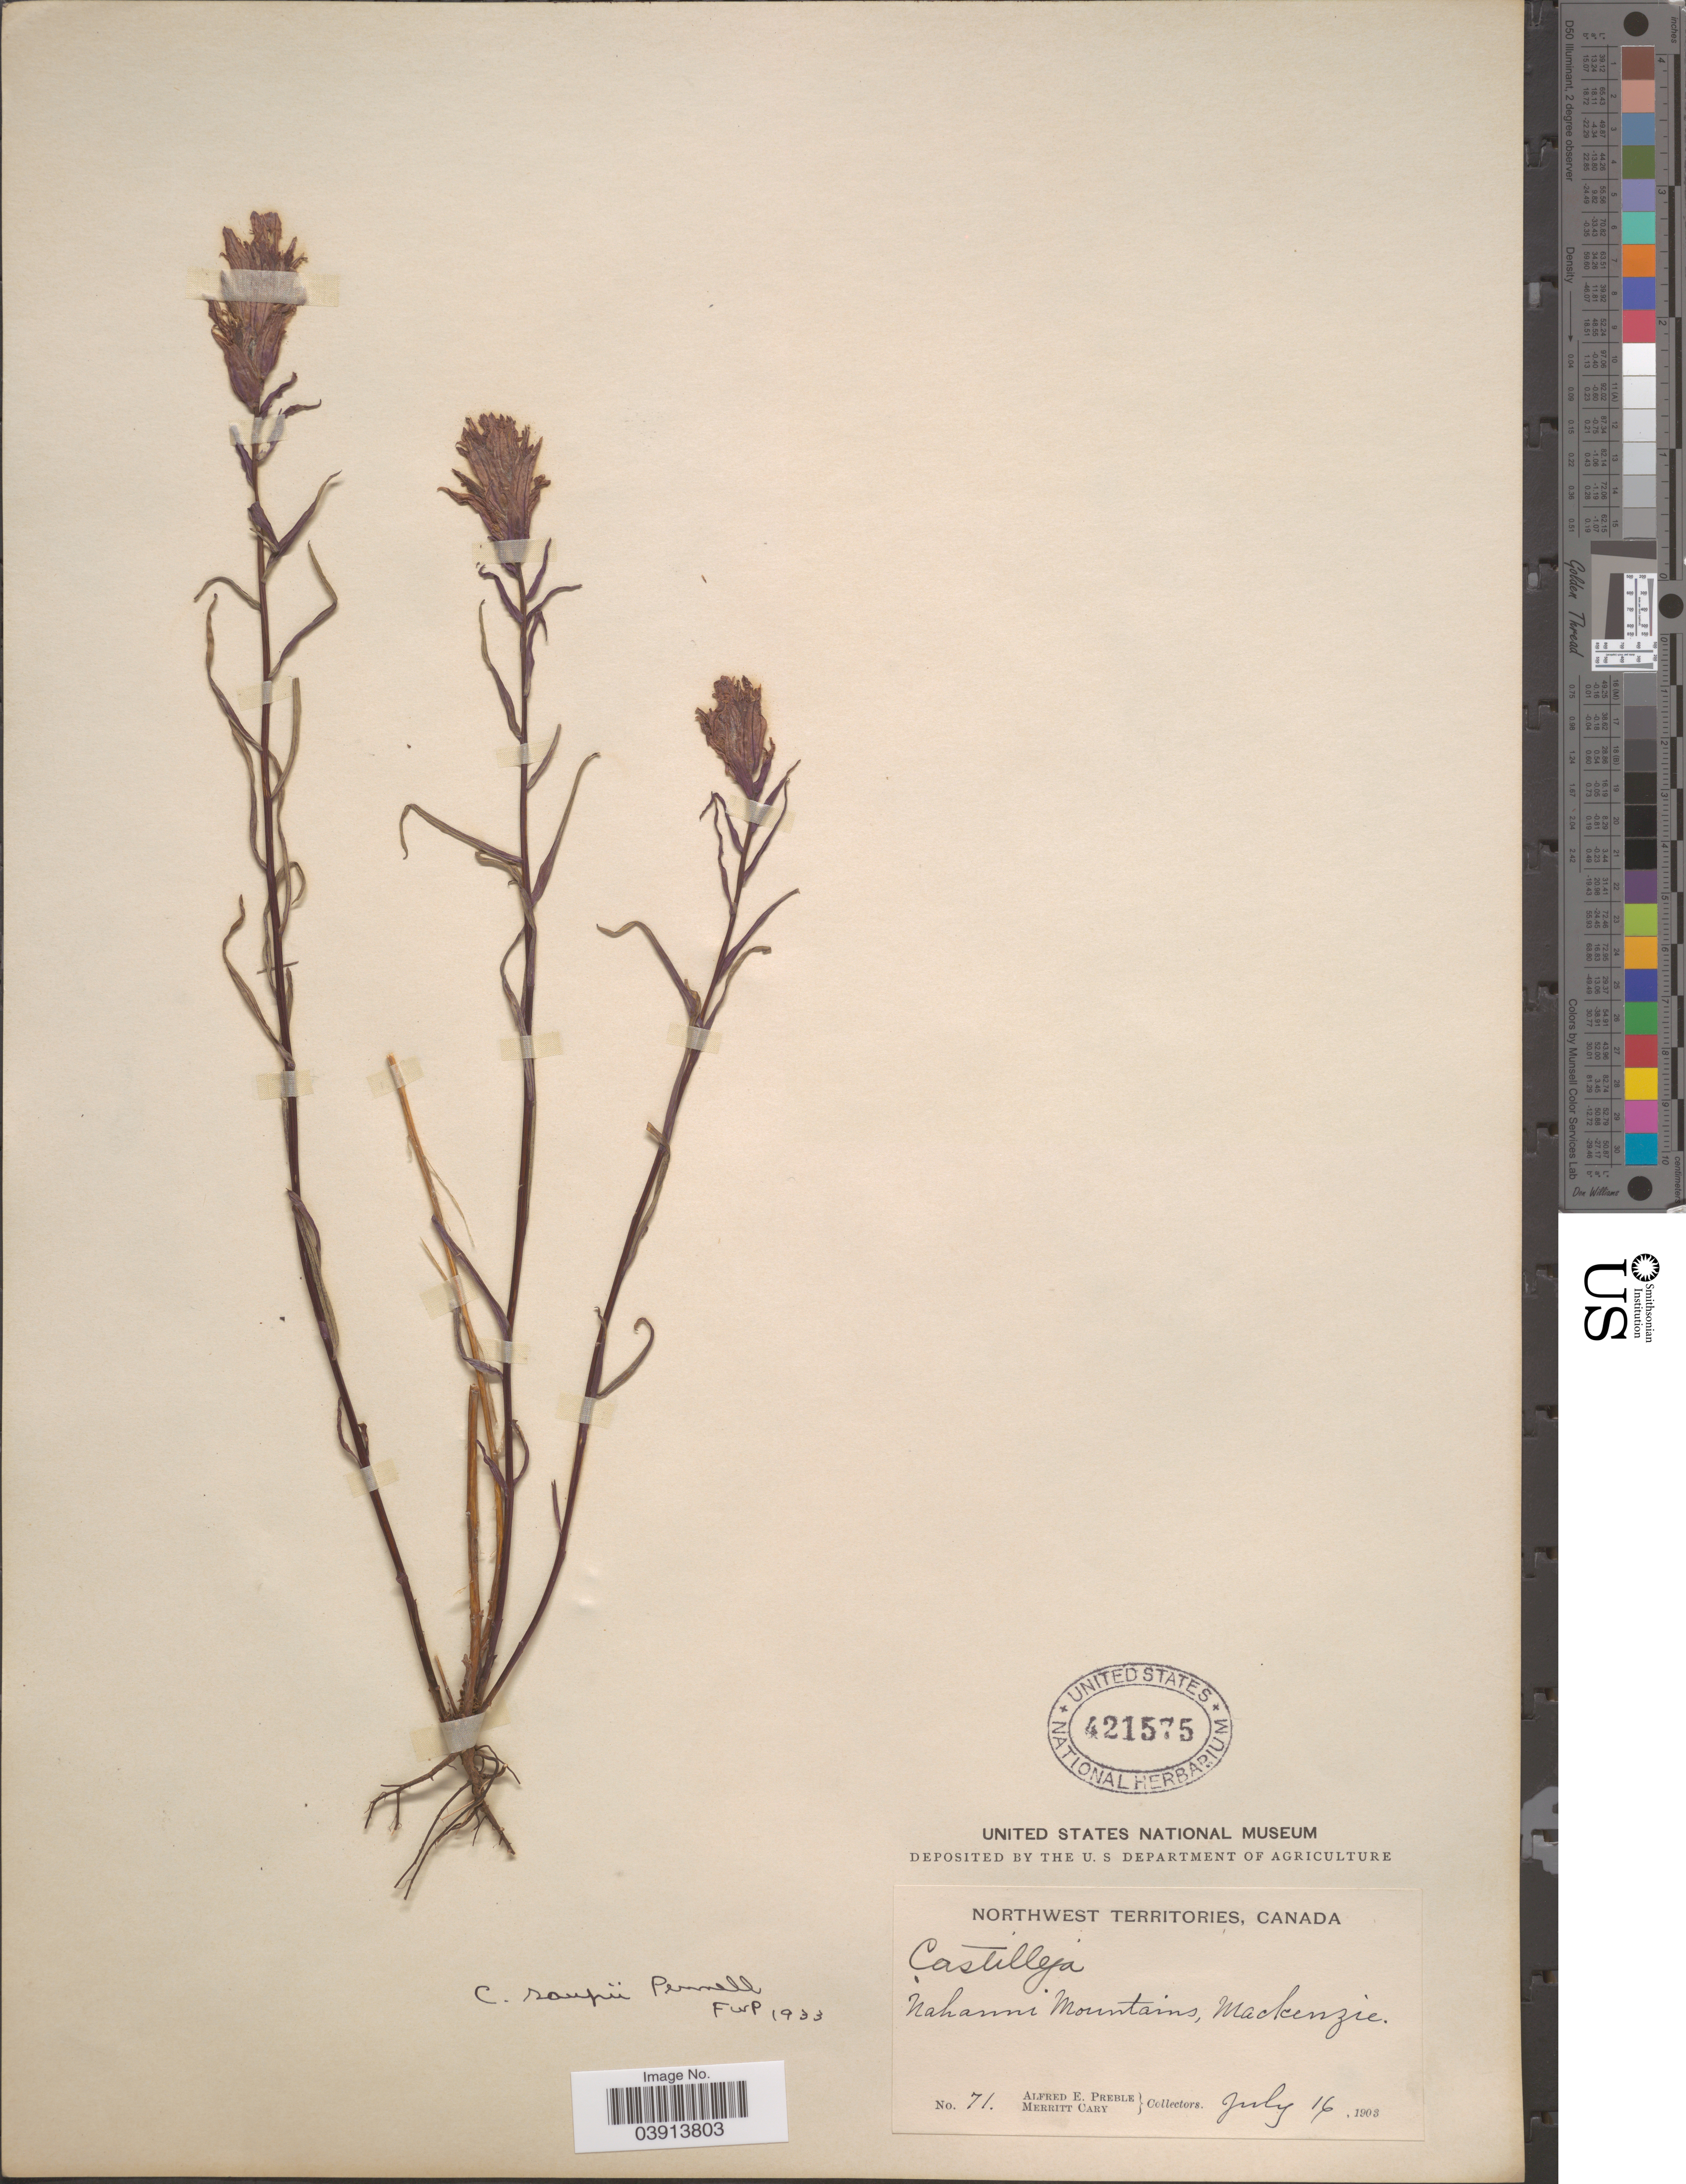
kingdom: Plantae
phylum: Tracheophyta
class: Magnoliopsida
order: Lamiales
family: Orobanchaceae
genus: Castilleja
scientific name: Castilleja raupii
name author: Pennell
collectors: A. Preble & M. Cary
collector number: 71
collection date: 1903-07-16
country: Canada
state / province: Northwest Territories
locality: Nahanni Mountains, Mackenzie.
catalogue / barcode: US 421575